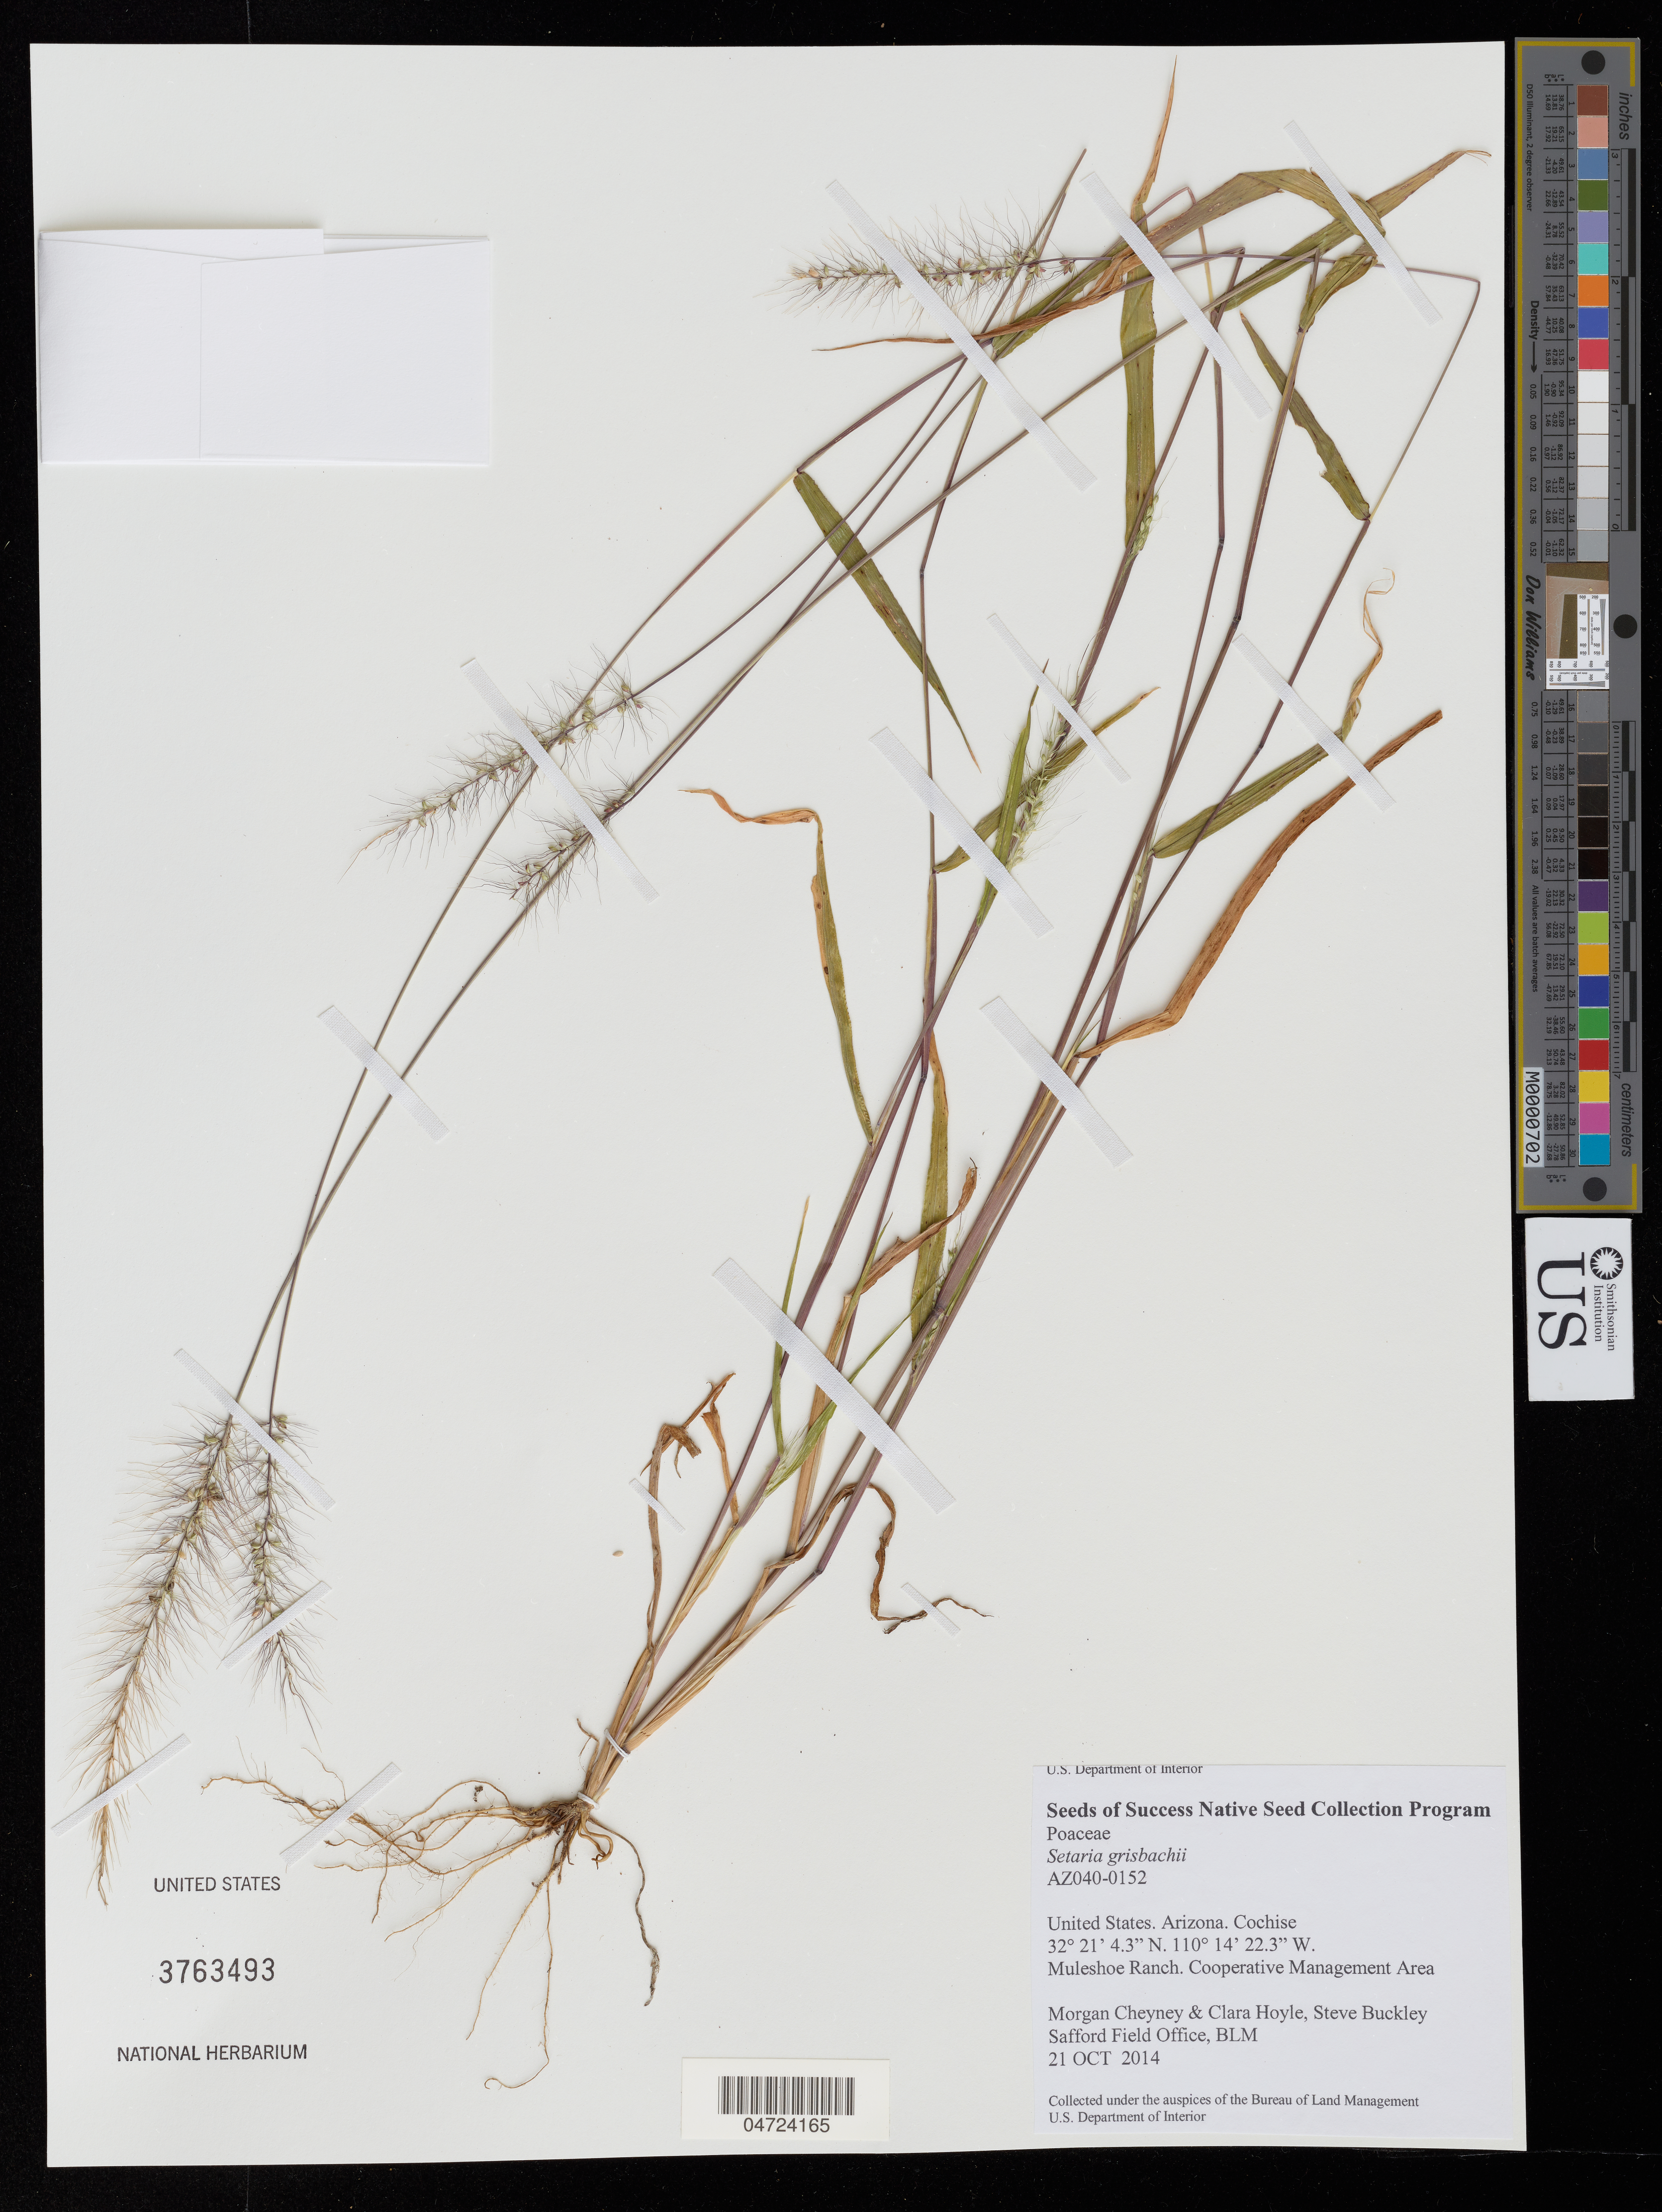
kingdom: Plantae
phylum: Tracheophyta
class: Liliopsida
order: Poales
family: Poaceae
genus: Setaria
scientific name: Setaria grisebachii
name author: E. Fourn.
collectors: M. Cheyney, C. Hoyle & S. Buckley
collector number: AZ040-0152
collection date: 2014-10-21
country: United States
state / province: Arizona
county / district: Cochise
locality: Cochise. Muleshoe Ranch. Cooperative Management Area.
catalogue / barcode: US 3763493